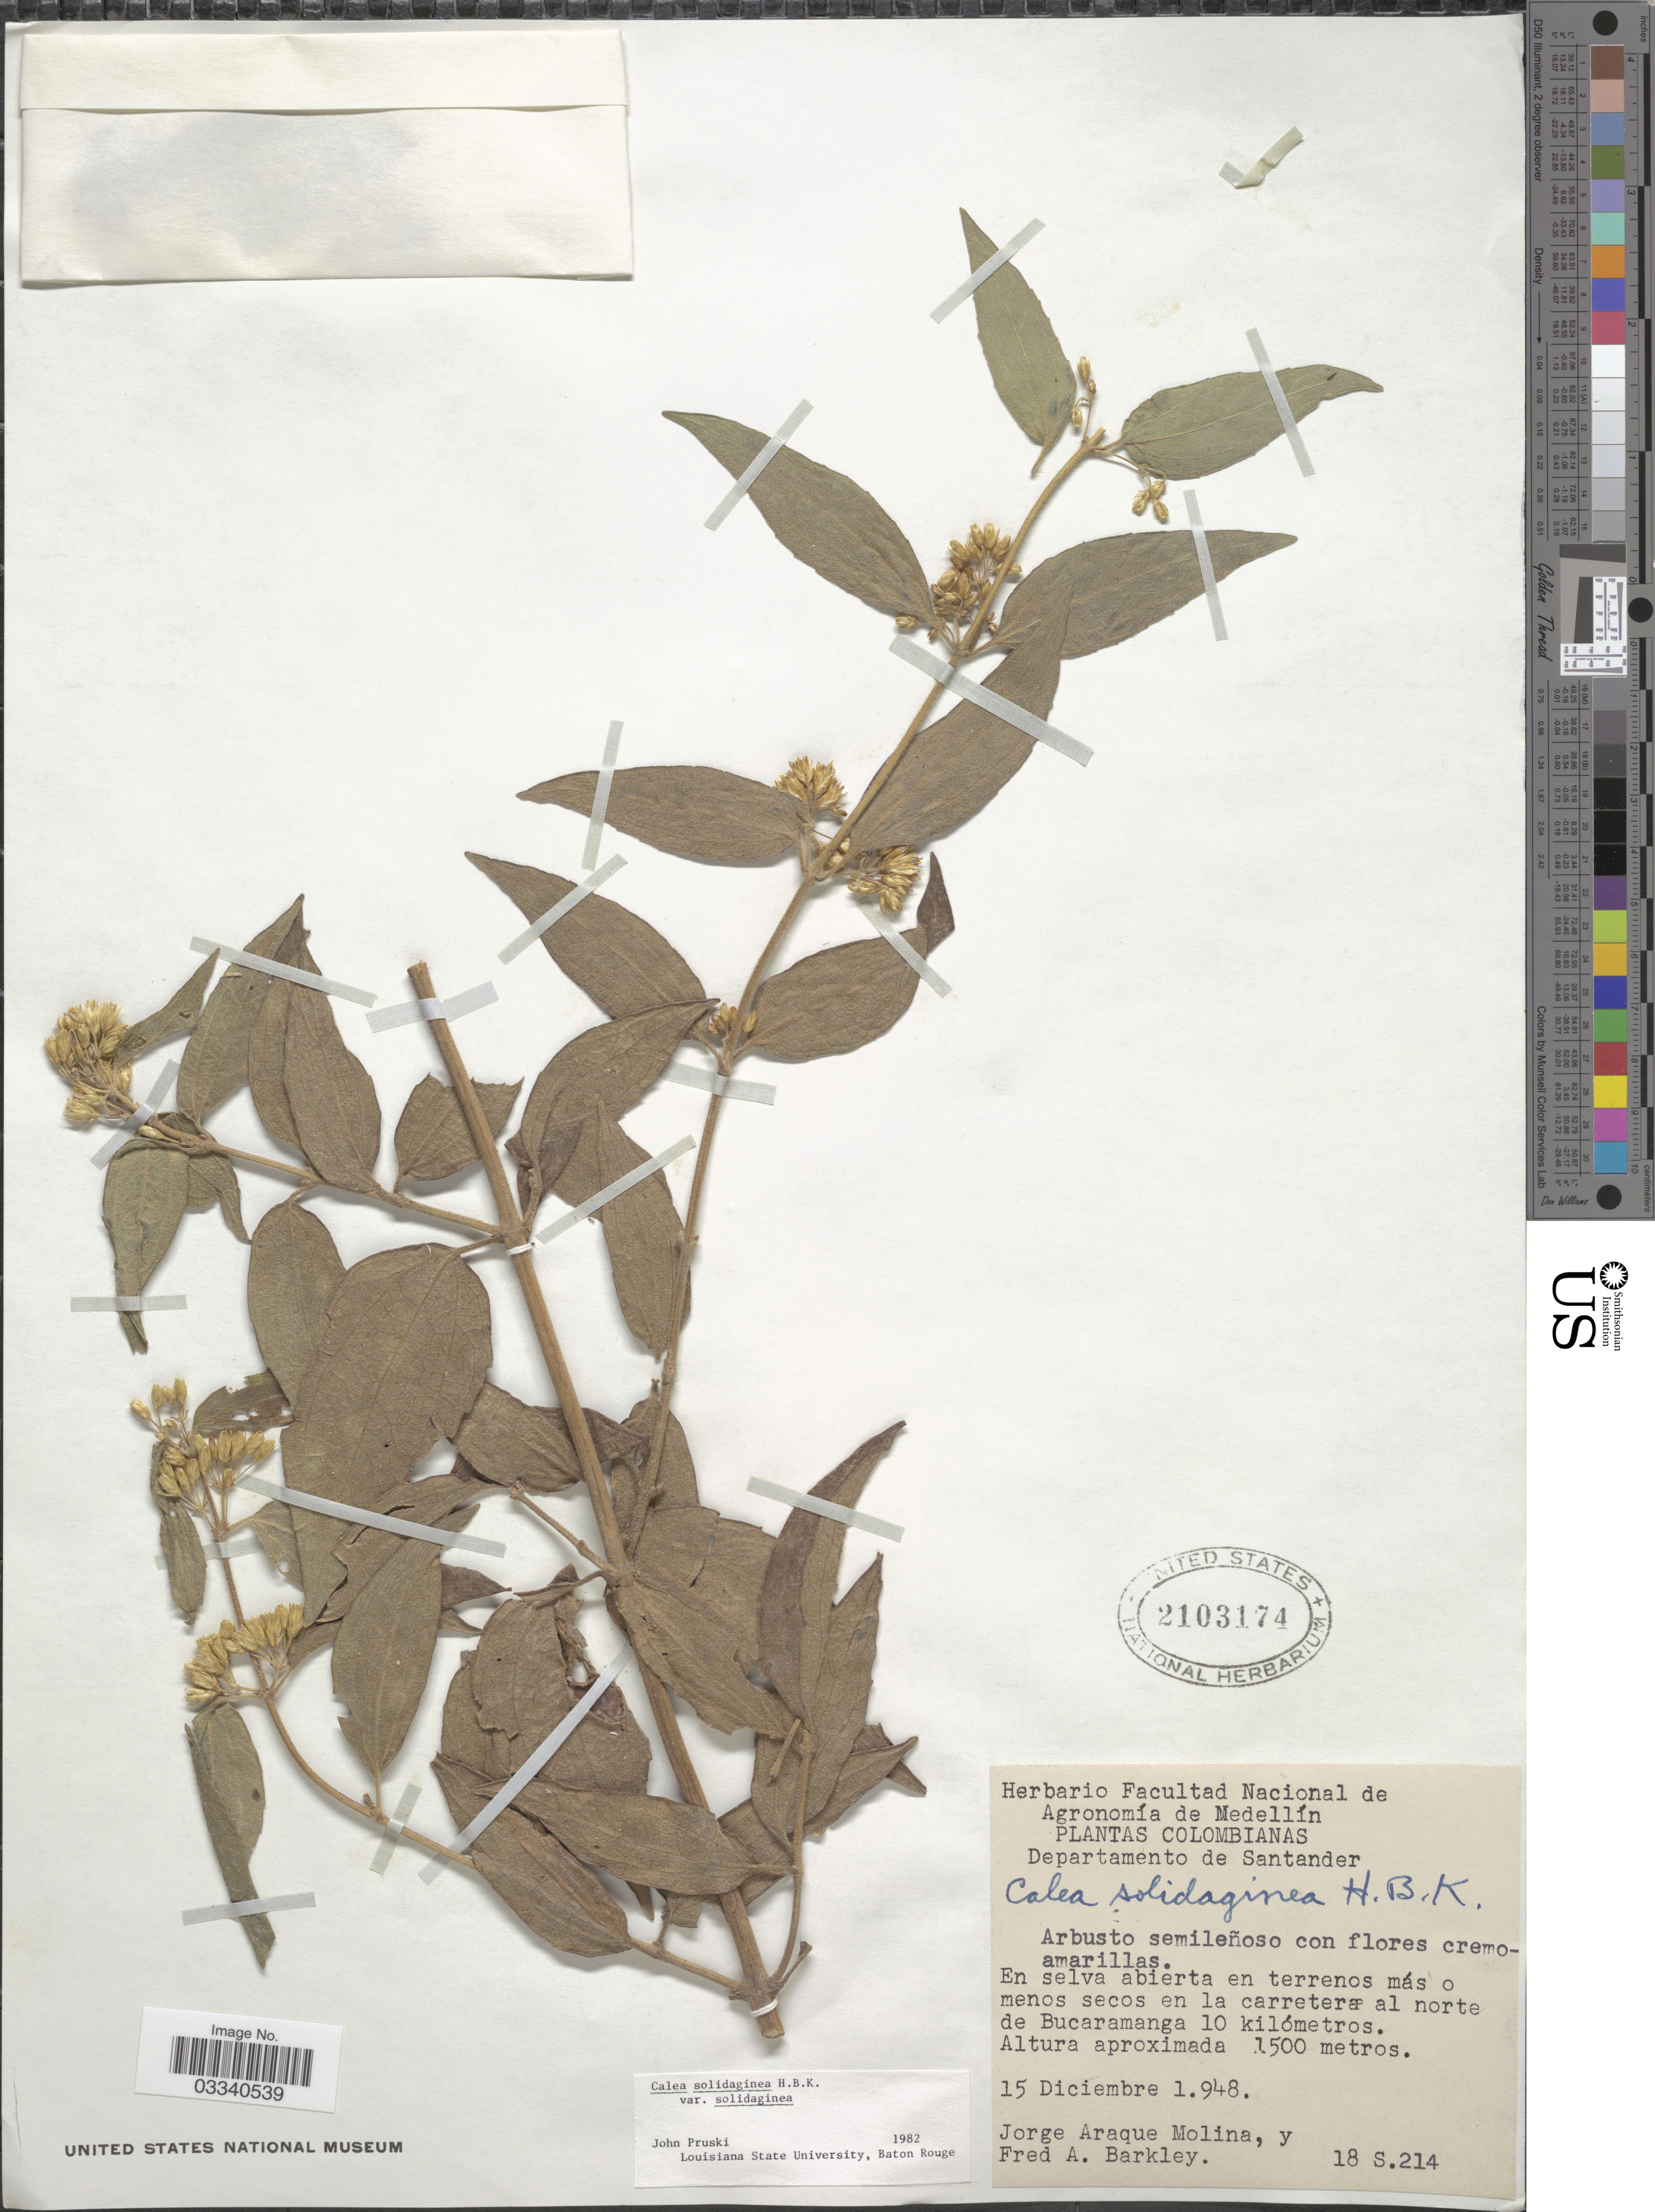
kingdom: Plantae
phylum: Tracheophyta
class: Magnoliopsida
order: Asterales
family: Asteraceae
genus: Calea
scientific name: Calea solidaginea var. solidaginea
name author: Kunth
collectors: J. Araque Molina & F. A. Barkley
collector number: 18 S.214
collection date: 1948-12-15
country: Colombia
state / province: Santander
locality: Departamento de Santander. En selva abierta en terrenos más o menos secos en la carretera al norte de Bucaramanga 10 kilómetros.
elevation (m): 1500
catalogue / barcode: US 2103174